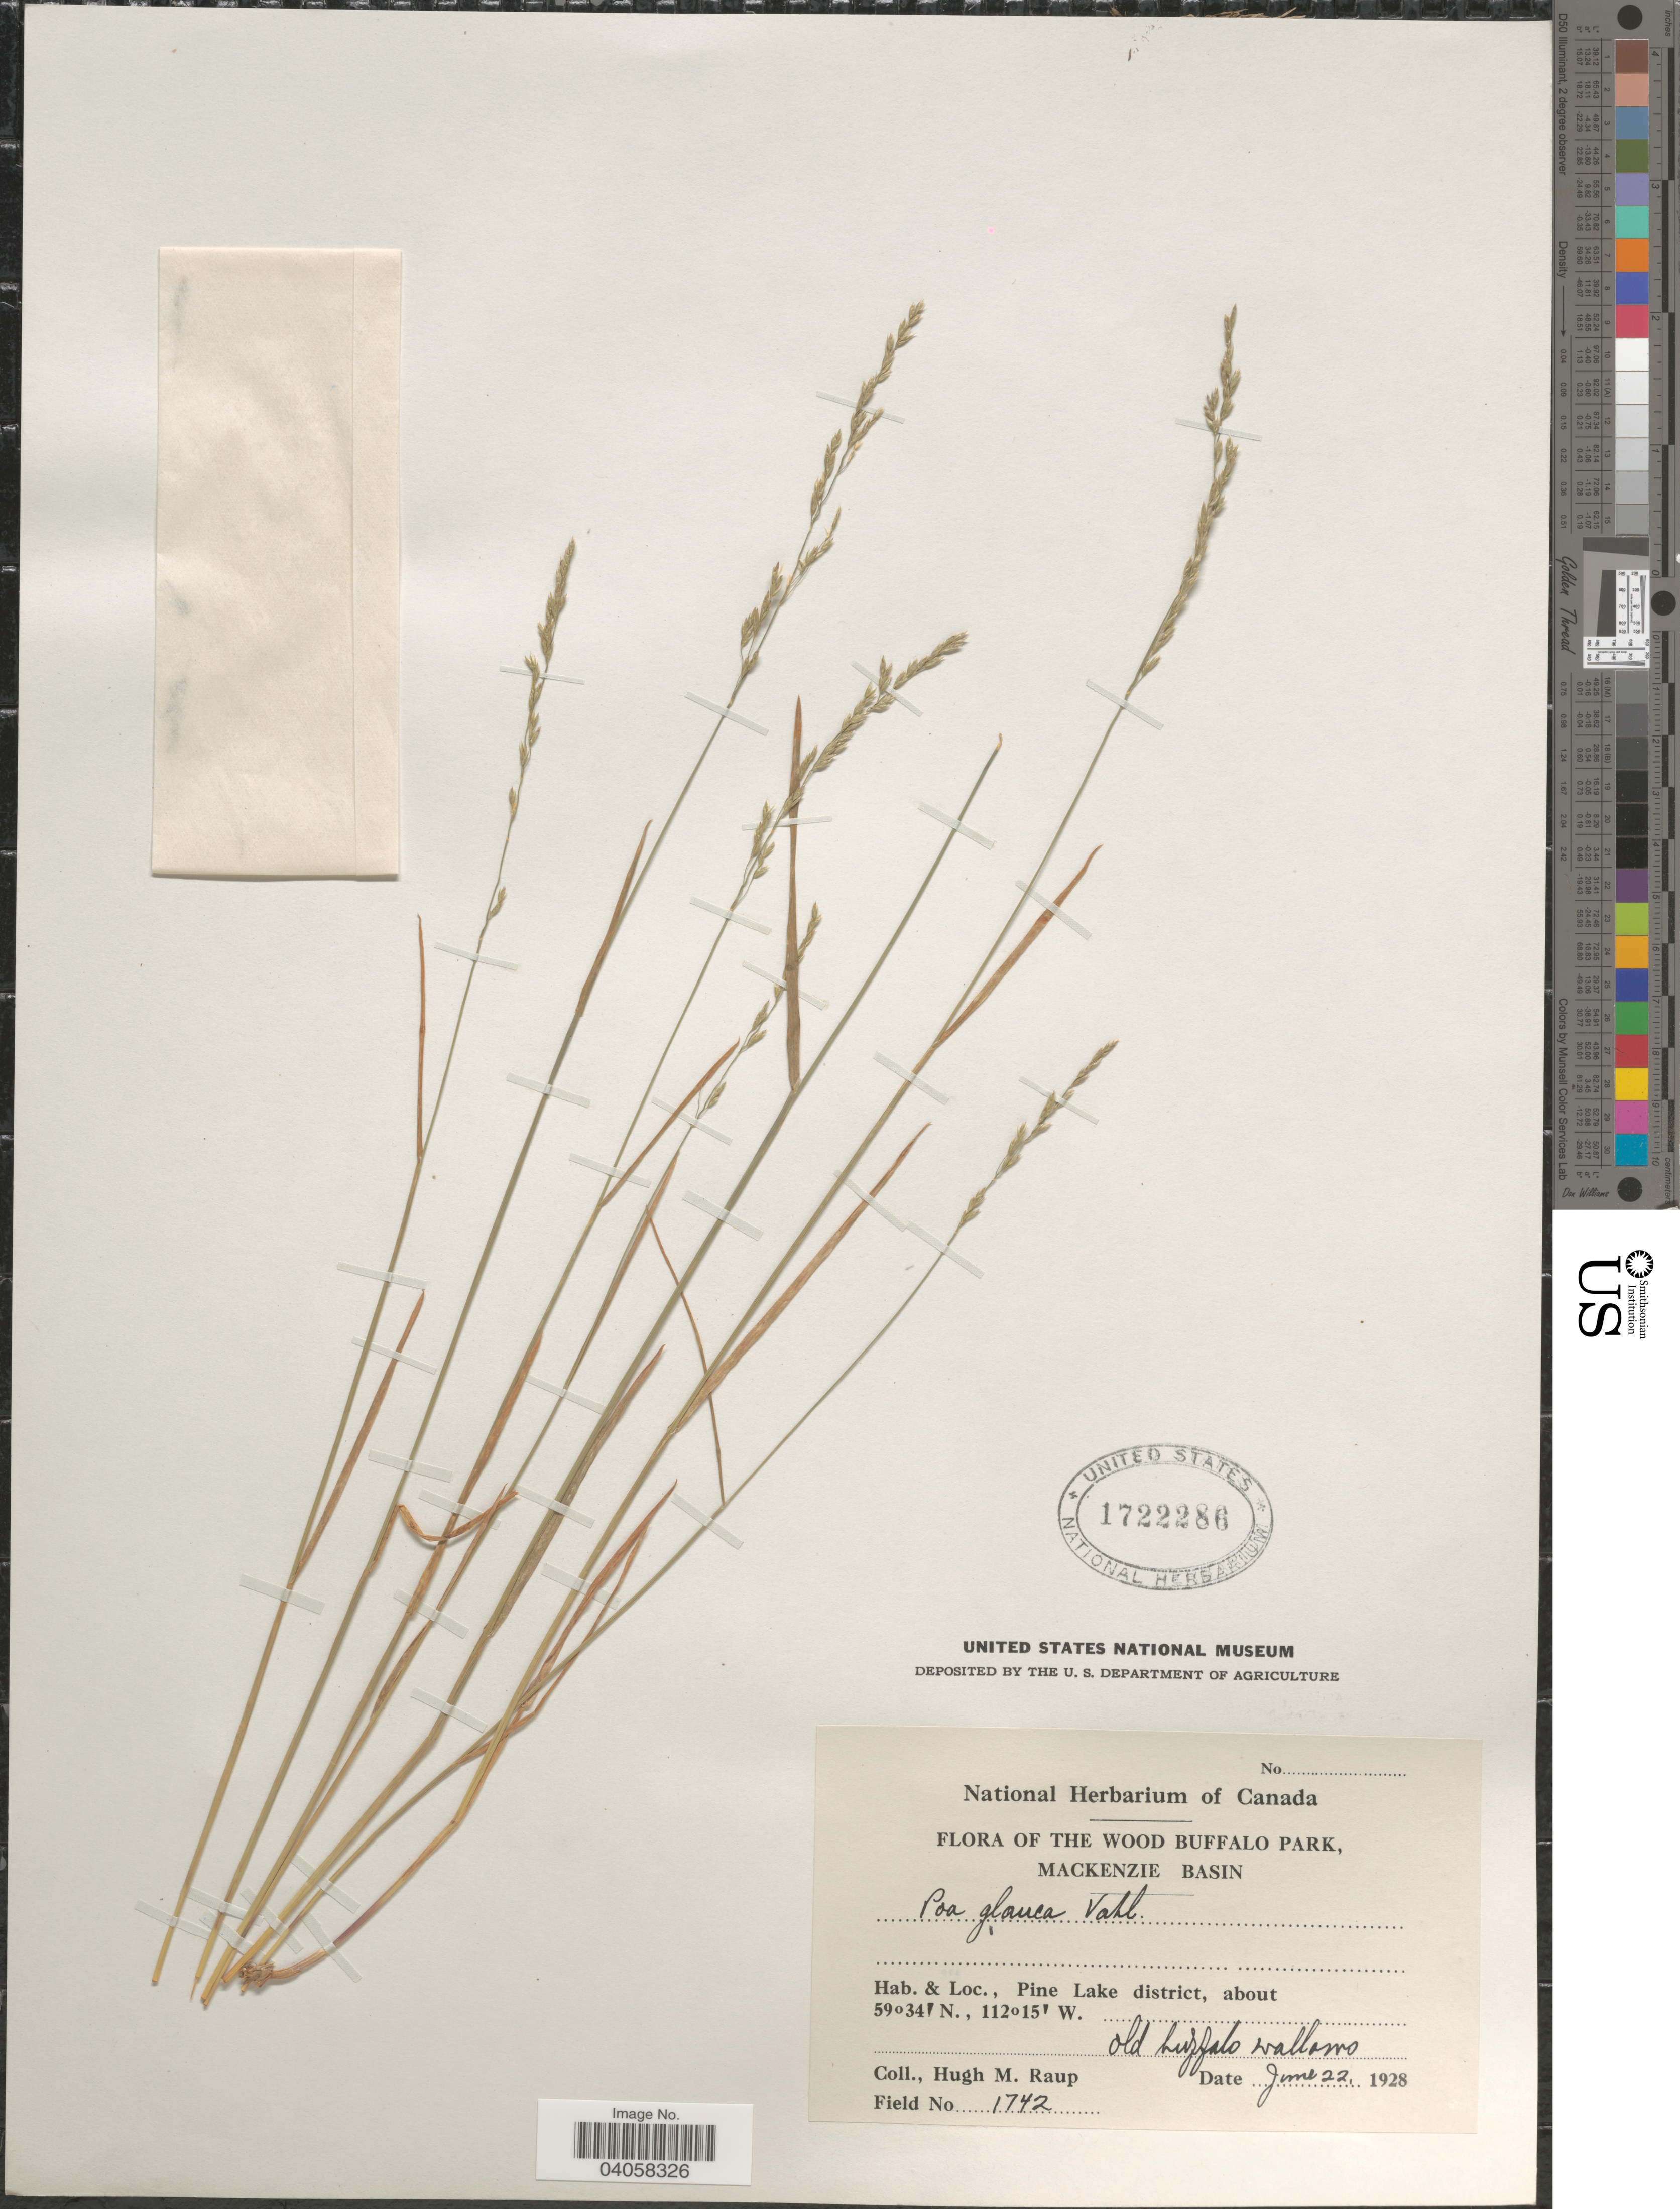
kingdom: Plantae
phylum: Tracheophyta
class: Liliopsida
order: Poales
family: Poaceae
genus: Poa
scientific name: Poa glauca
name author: Vahl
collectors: H. Raup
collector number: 1742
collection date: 1928-06-22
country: Canada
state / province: Alberta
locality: Wood Buffalo Park. Mackenzie Basin. Pine Lake district.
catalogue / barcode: US 1722286